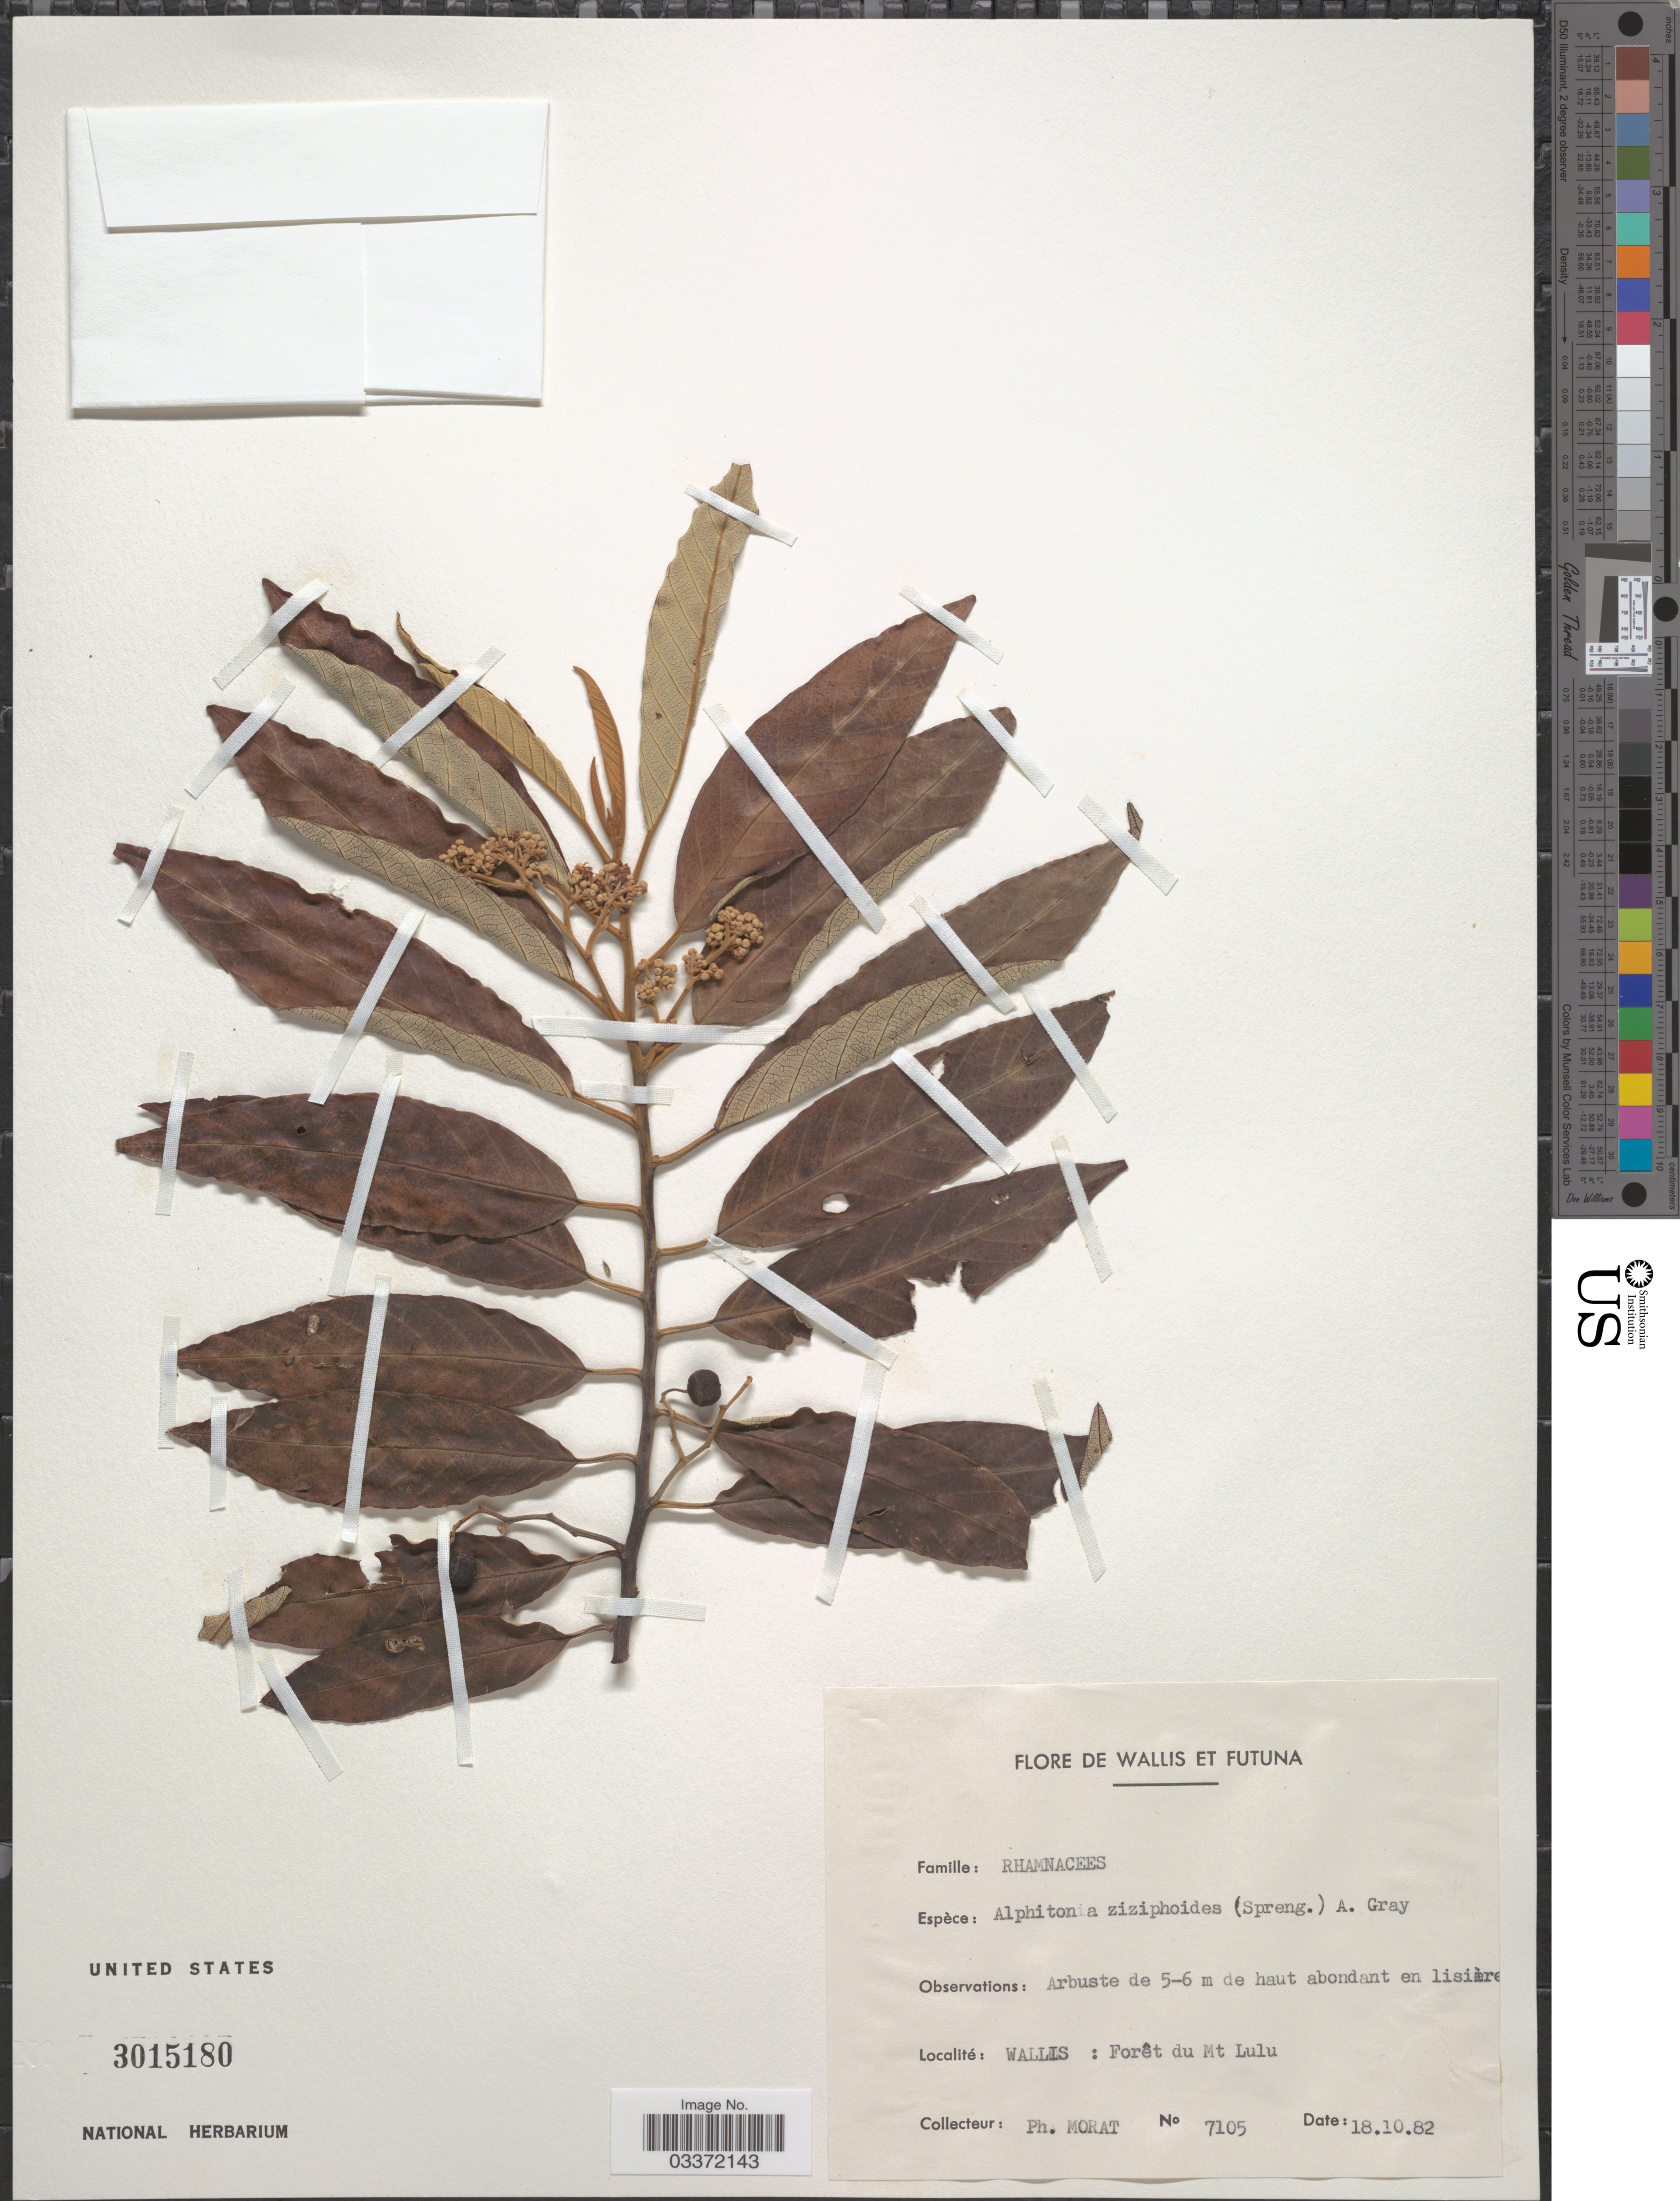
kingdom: Plantae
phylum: Tracheophyta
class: Magnoliopsida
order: Rosales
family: Rhamnaceae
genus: Alphitonia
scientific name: Alphitonia zizyphoides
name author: (Sol. ex Spreng.) A. Gray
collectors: P. Morat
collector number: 7105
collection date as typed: Transcribed d/m/y: 18/10/82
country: Wallis and Futuna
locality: Wallis : Forêt du Mt Lulu.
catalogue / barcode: US 3015180